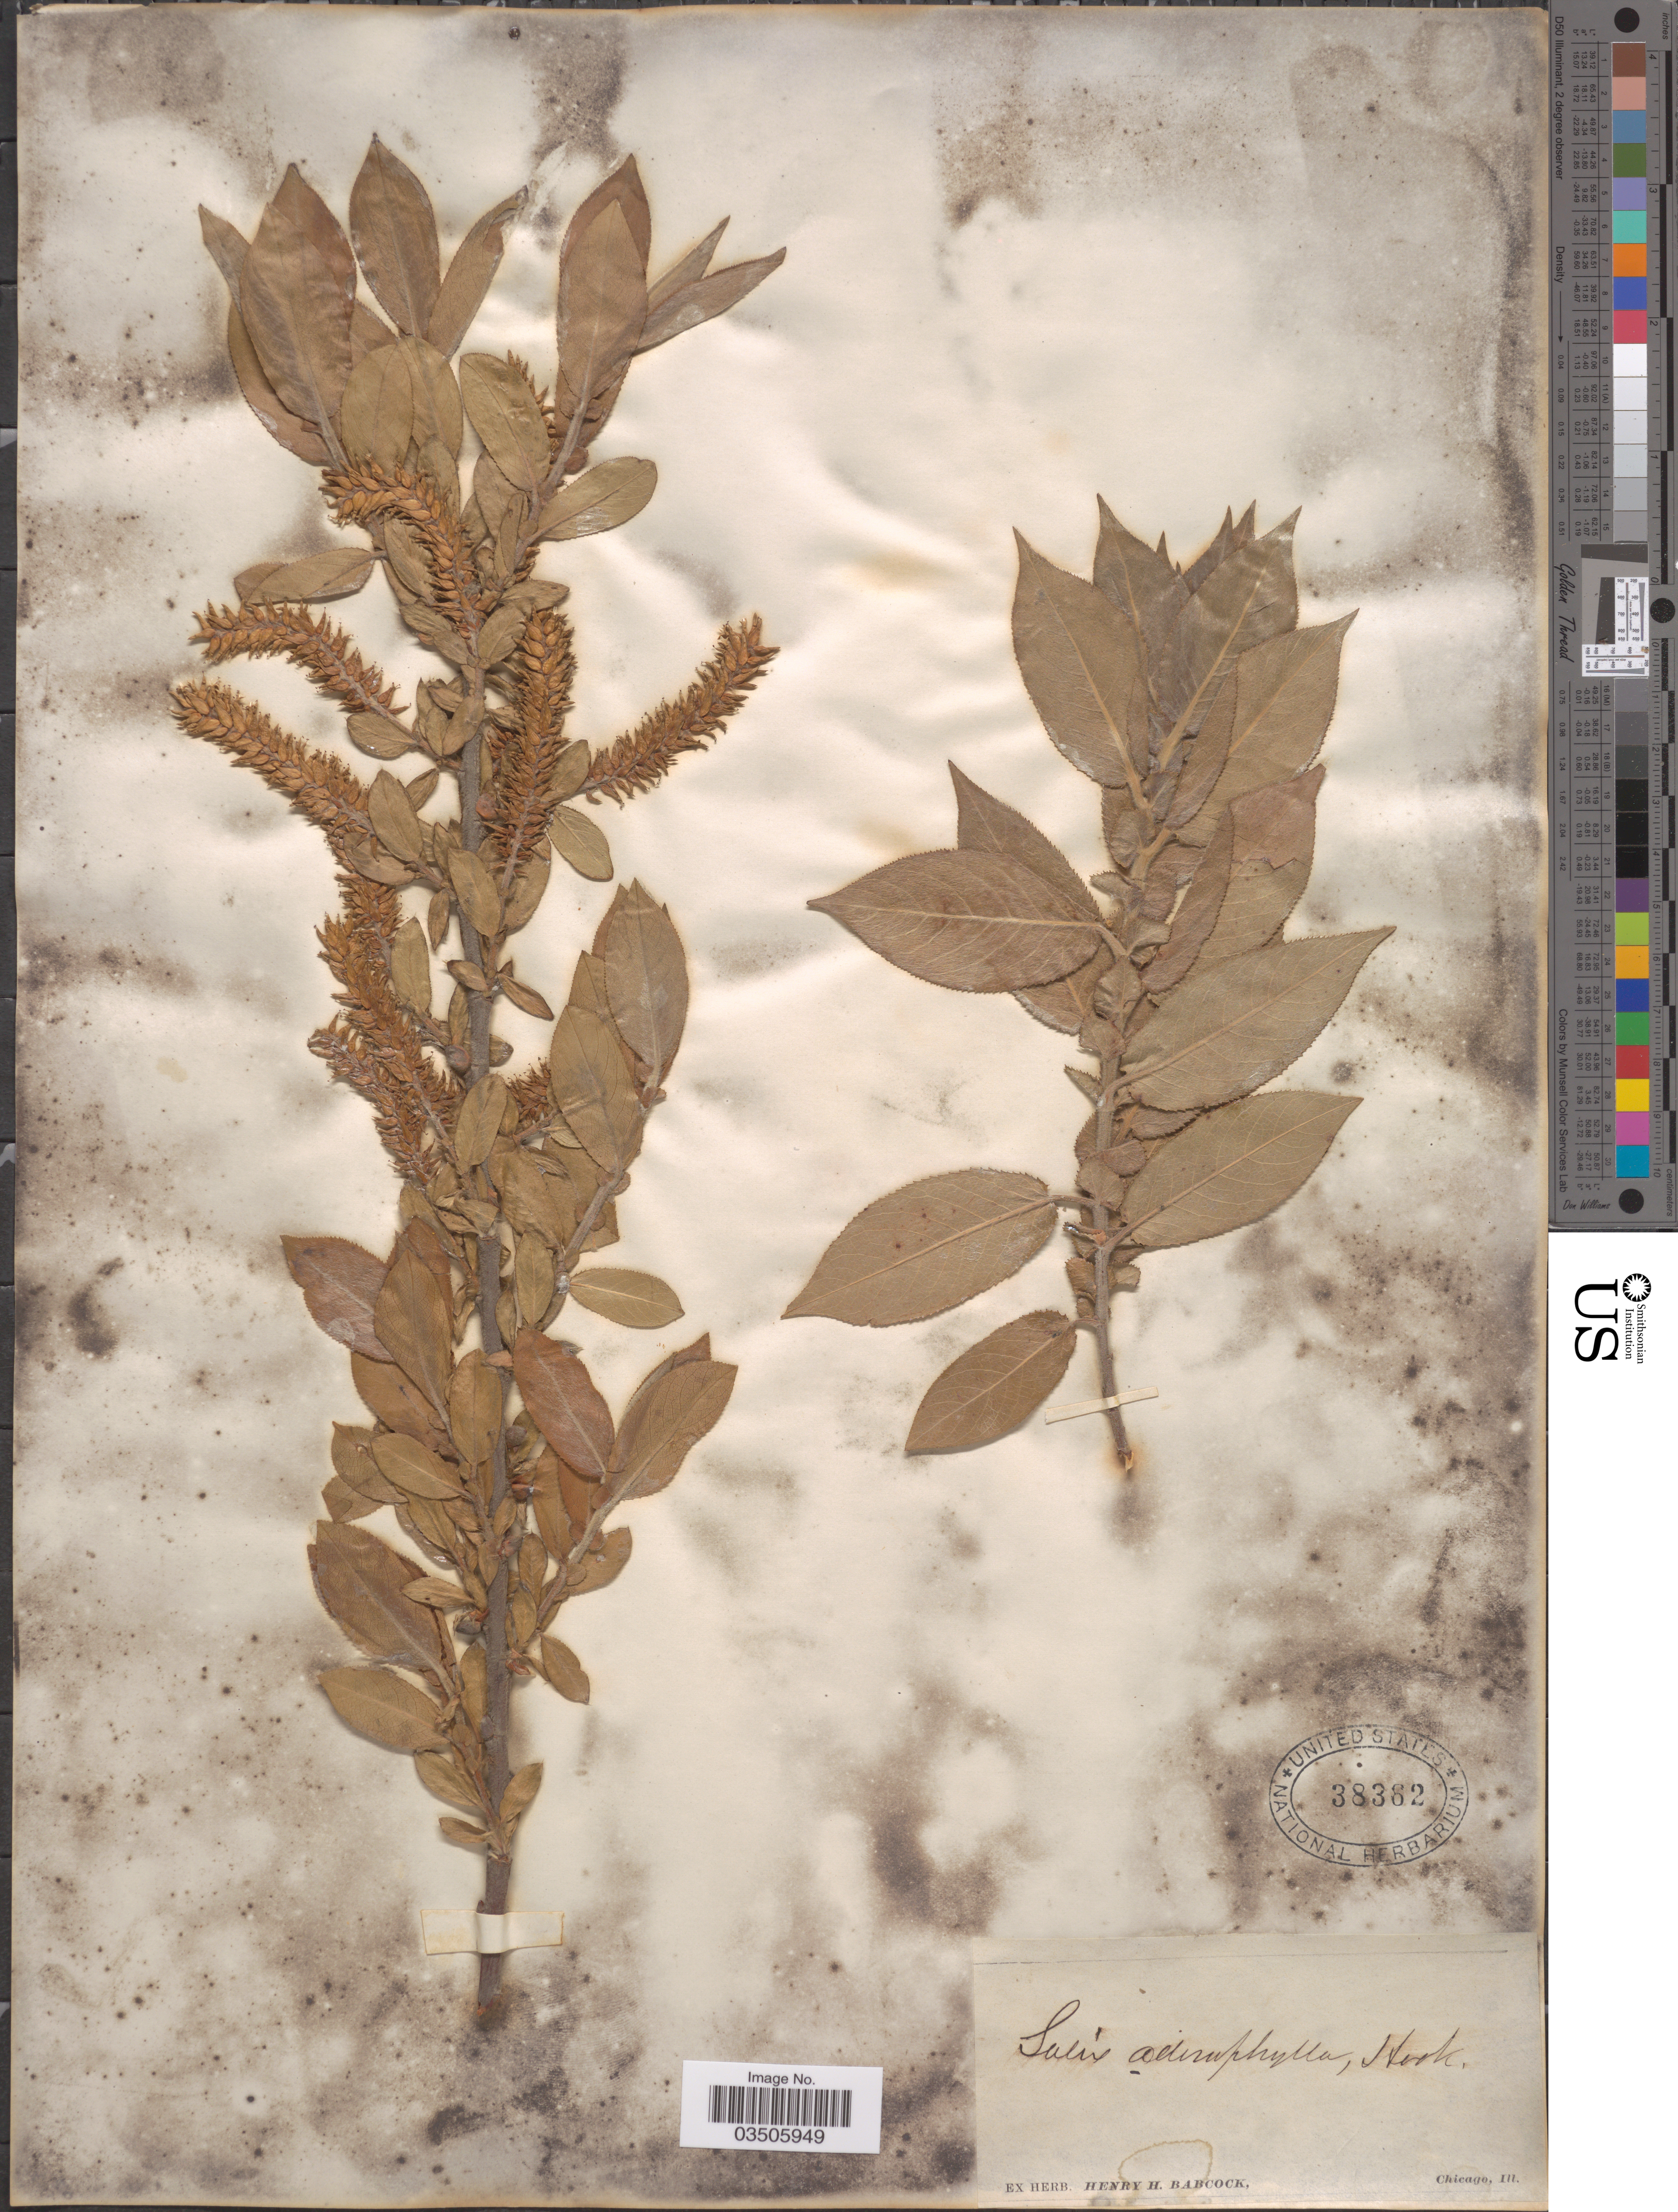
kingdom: Plantae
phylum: Tracheophyta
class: Magnoliopsida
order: Malpighiales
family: Salicaceae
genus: Salix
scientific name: Salix syrticola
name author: Fernald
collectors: ex herb. H. H. Babcock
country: United States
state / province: Illinois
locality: Chicago.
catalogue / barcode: US 38362